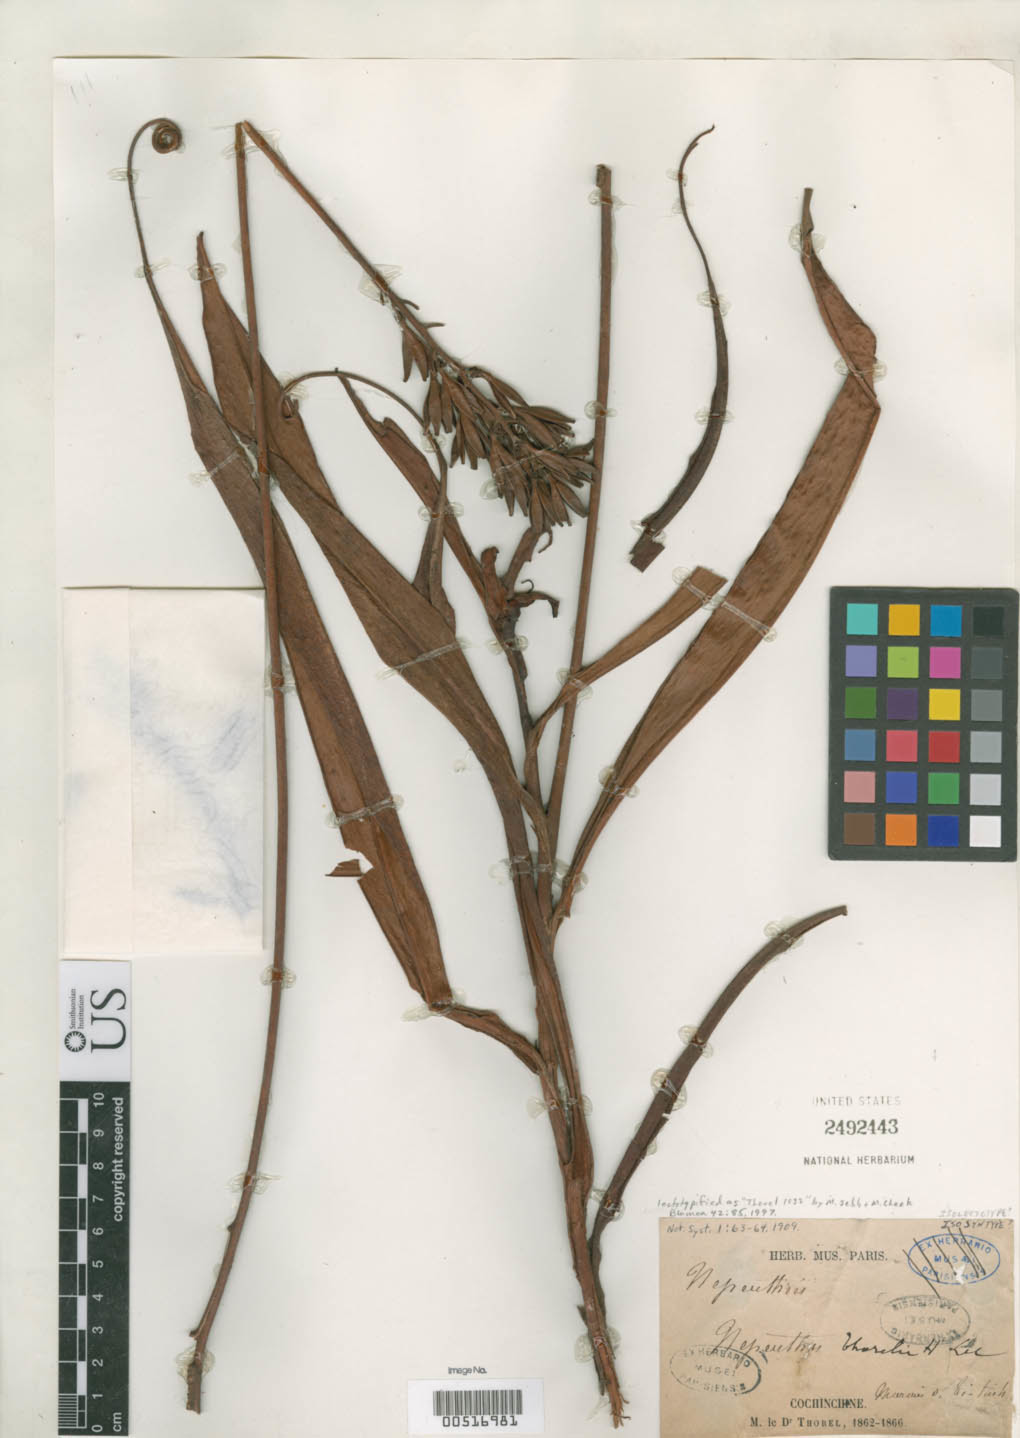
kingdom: Plantae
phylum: Tracheophyta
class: Magnoliopsida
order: Caryophyllales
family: Nepenthaceae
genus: Nepenthes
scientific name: Nepenthes thorelii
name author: Thorel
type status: Isolectotype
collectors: C. Thorel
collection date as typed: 1862 to -- --- 1866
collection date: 1862/1866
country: Vietnam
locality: Ti-tinh.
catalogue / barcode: US 2492443